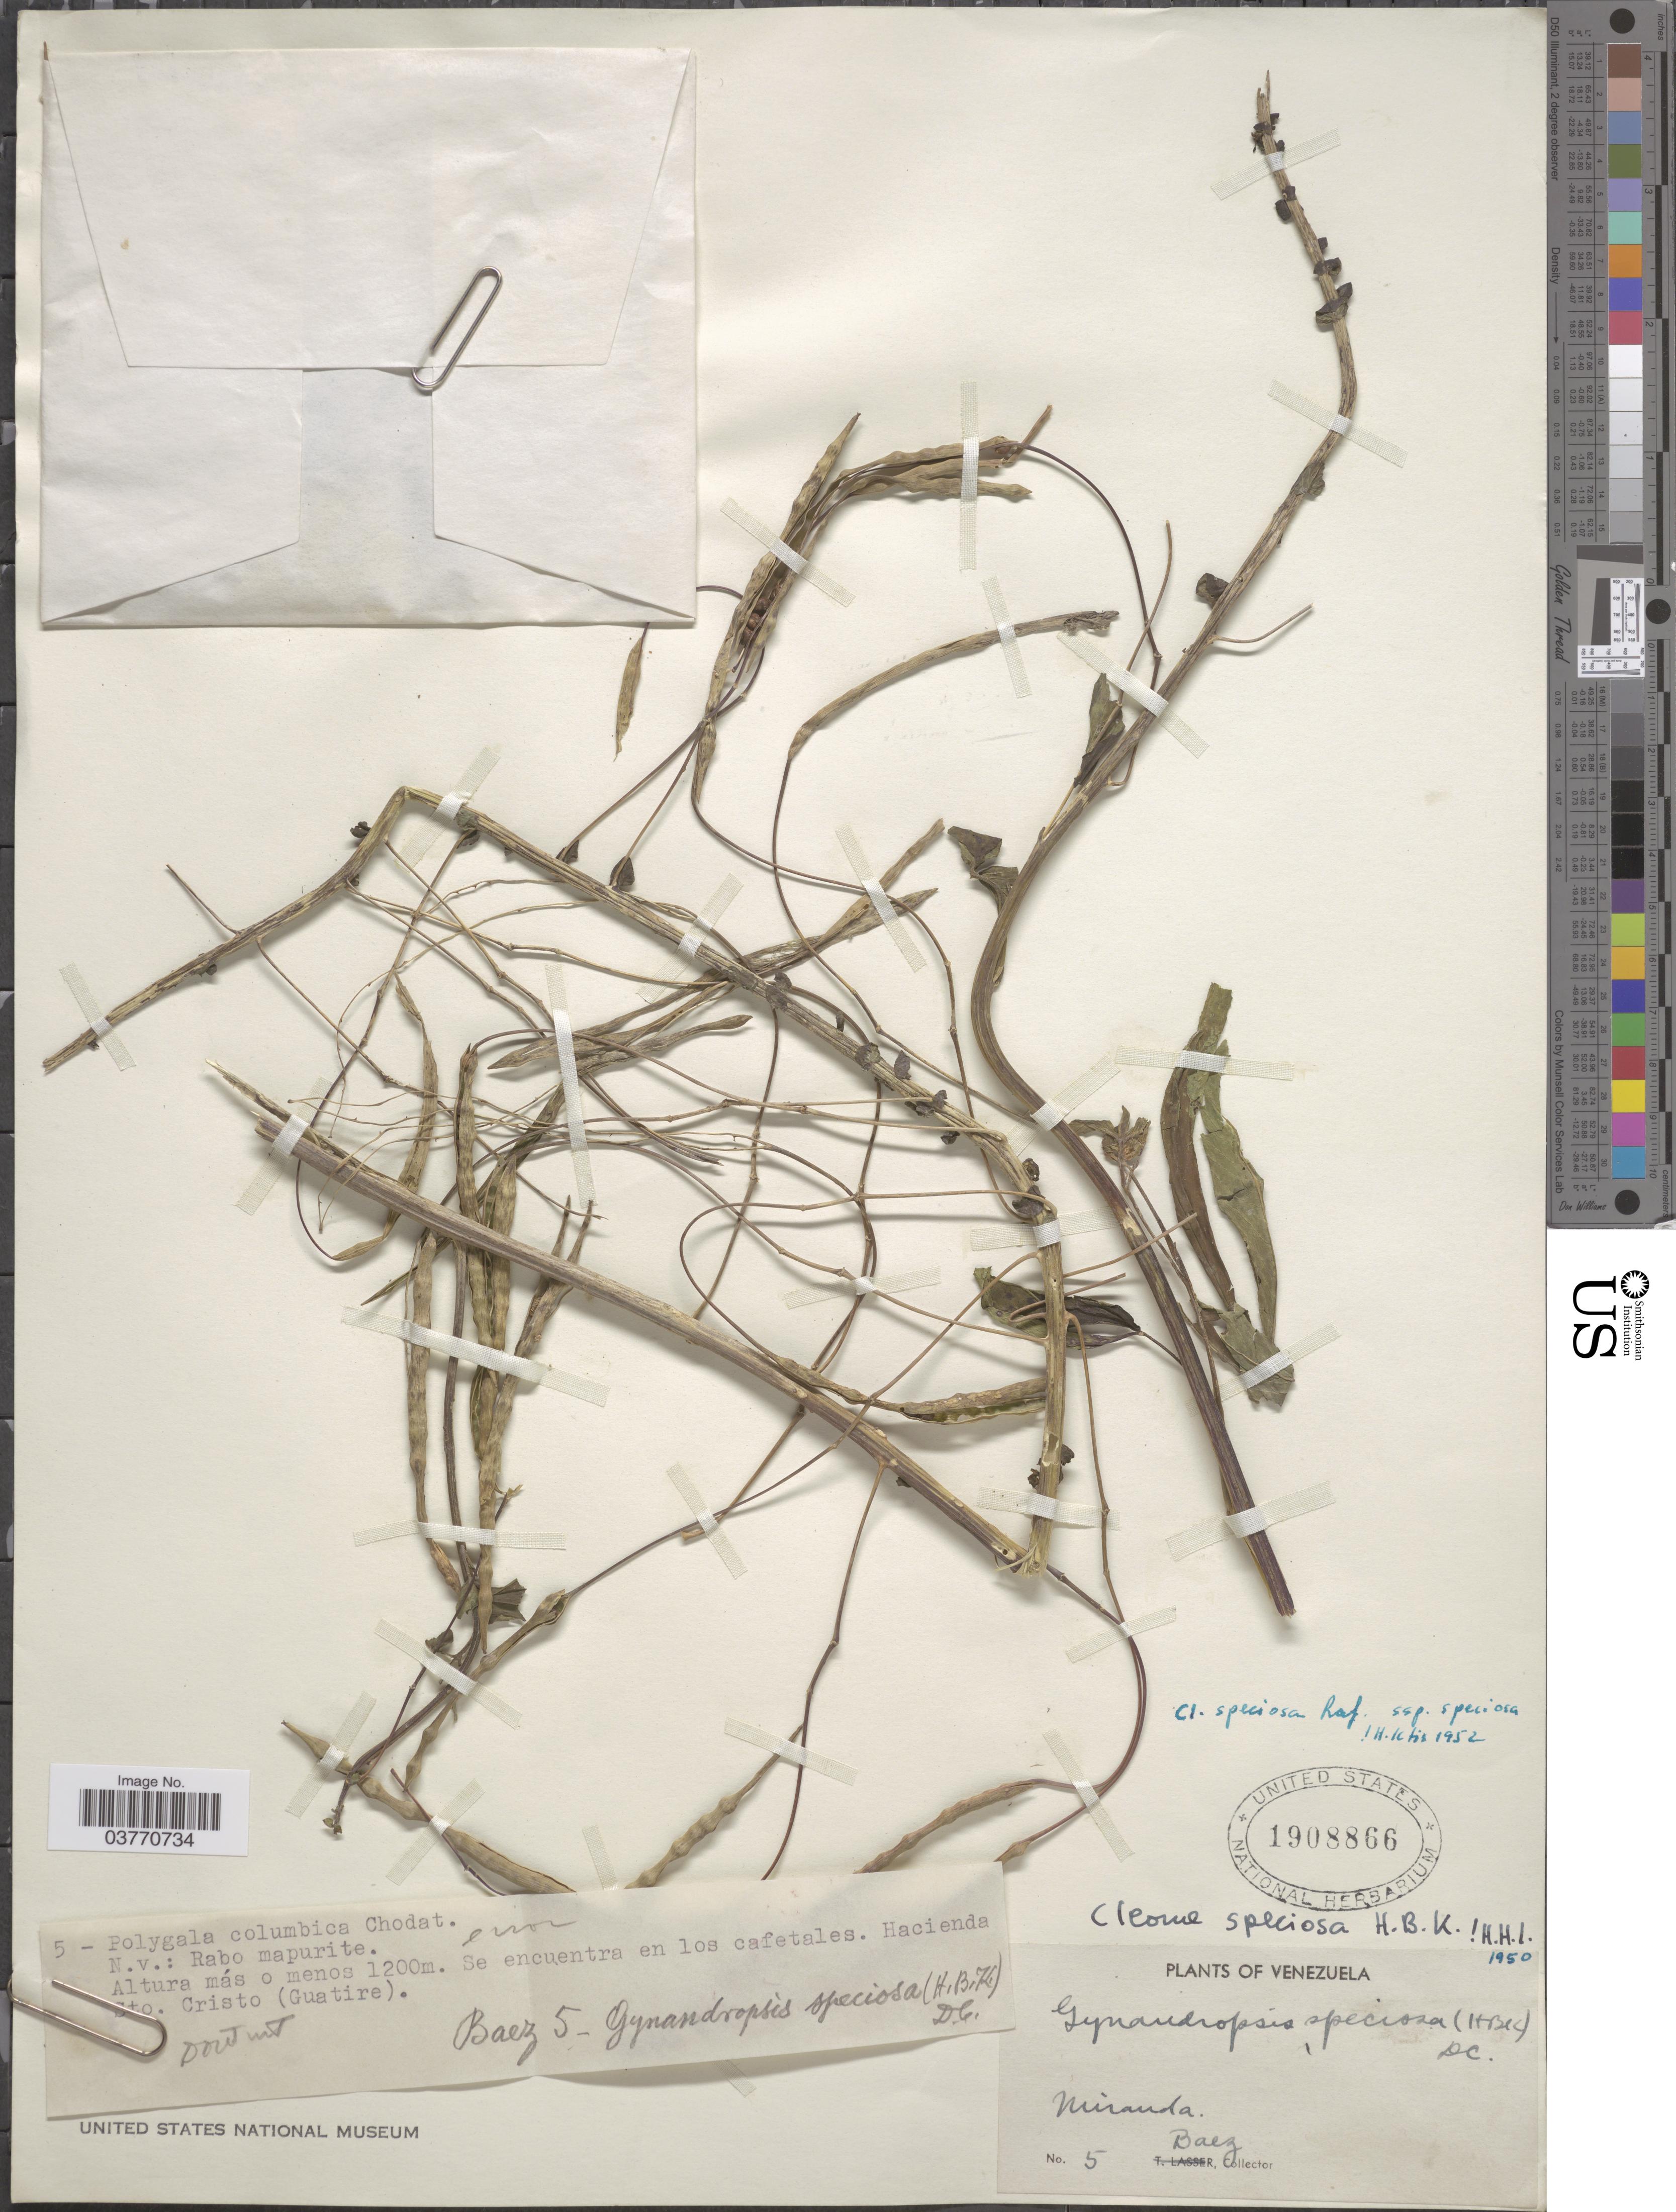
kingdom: Plantae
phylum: Tracheophyta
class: Magnoliopsida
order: Brassicales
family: Cleomaceae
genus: Cleoserrata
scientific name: Cleoserrata speciosa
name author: (Raf.) Iltis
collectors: Baez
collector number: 5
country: Venezuela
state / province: Miranda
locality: Se encuentra en los cafetales. Hacienda Sto. Cristo (Guatire).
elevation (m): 1200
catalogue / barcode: US 1908866